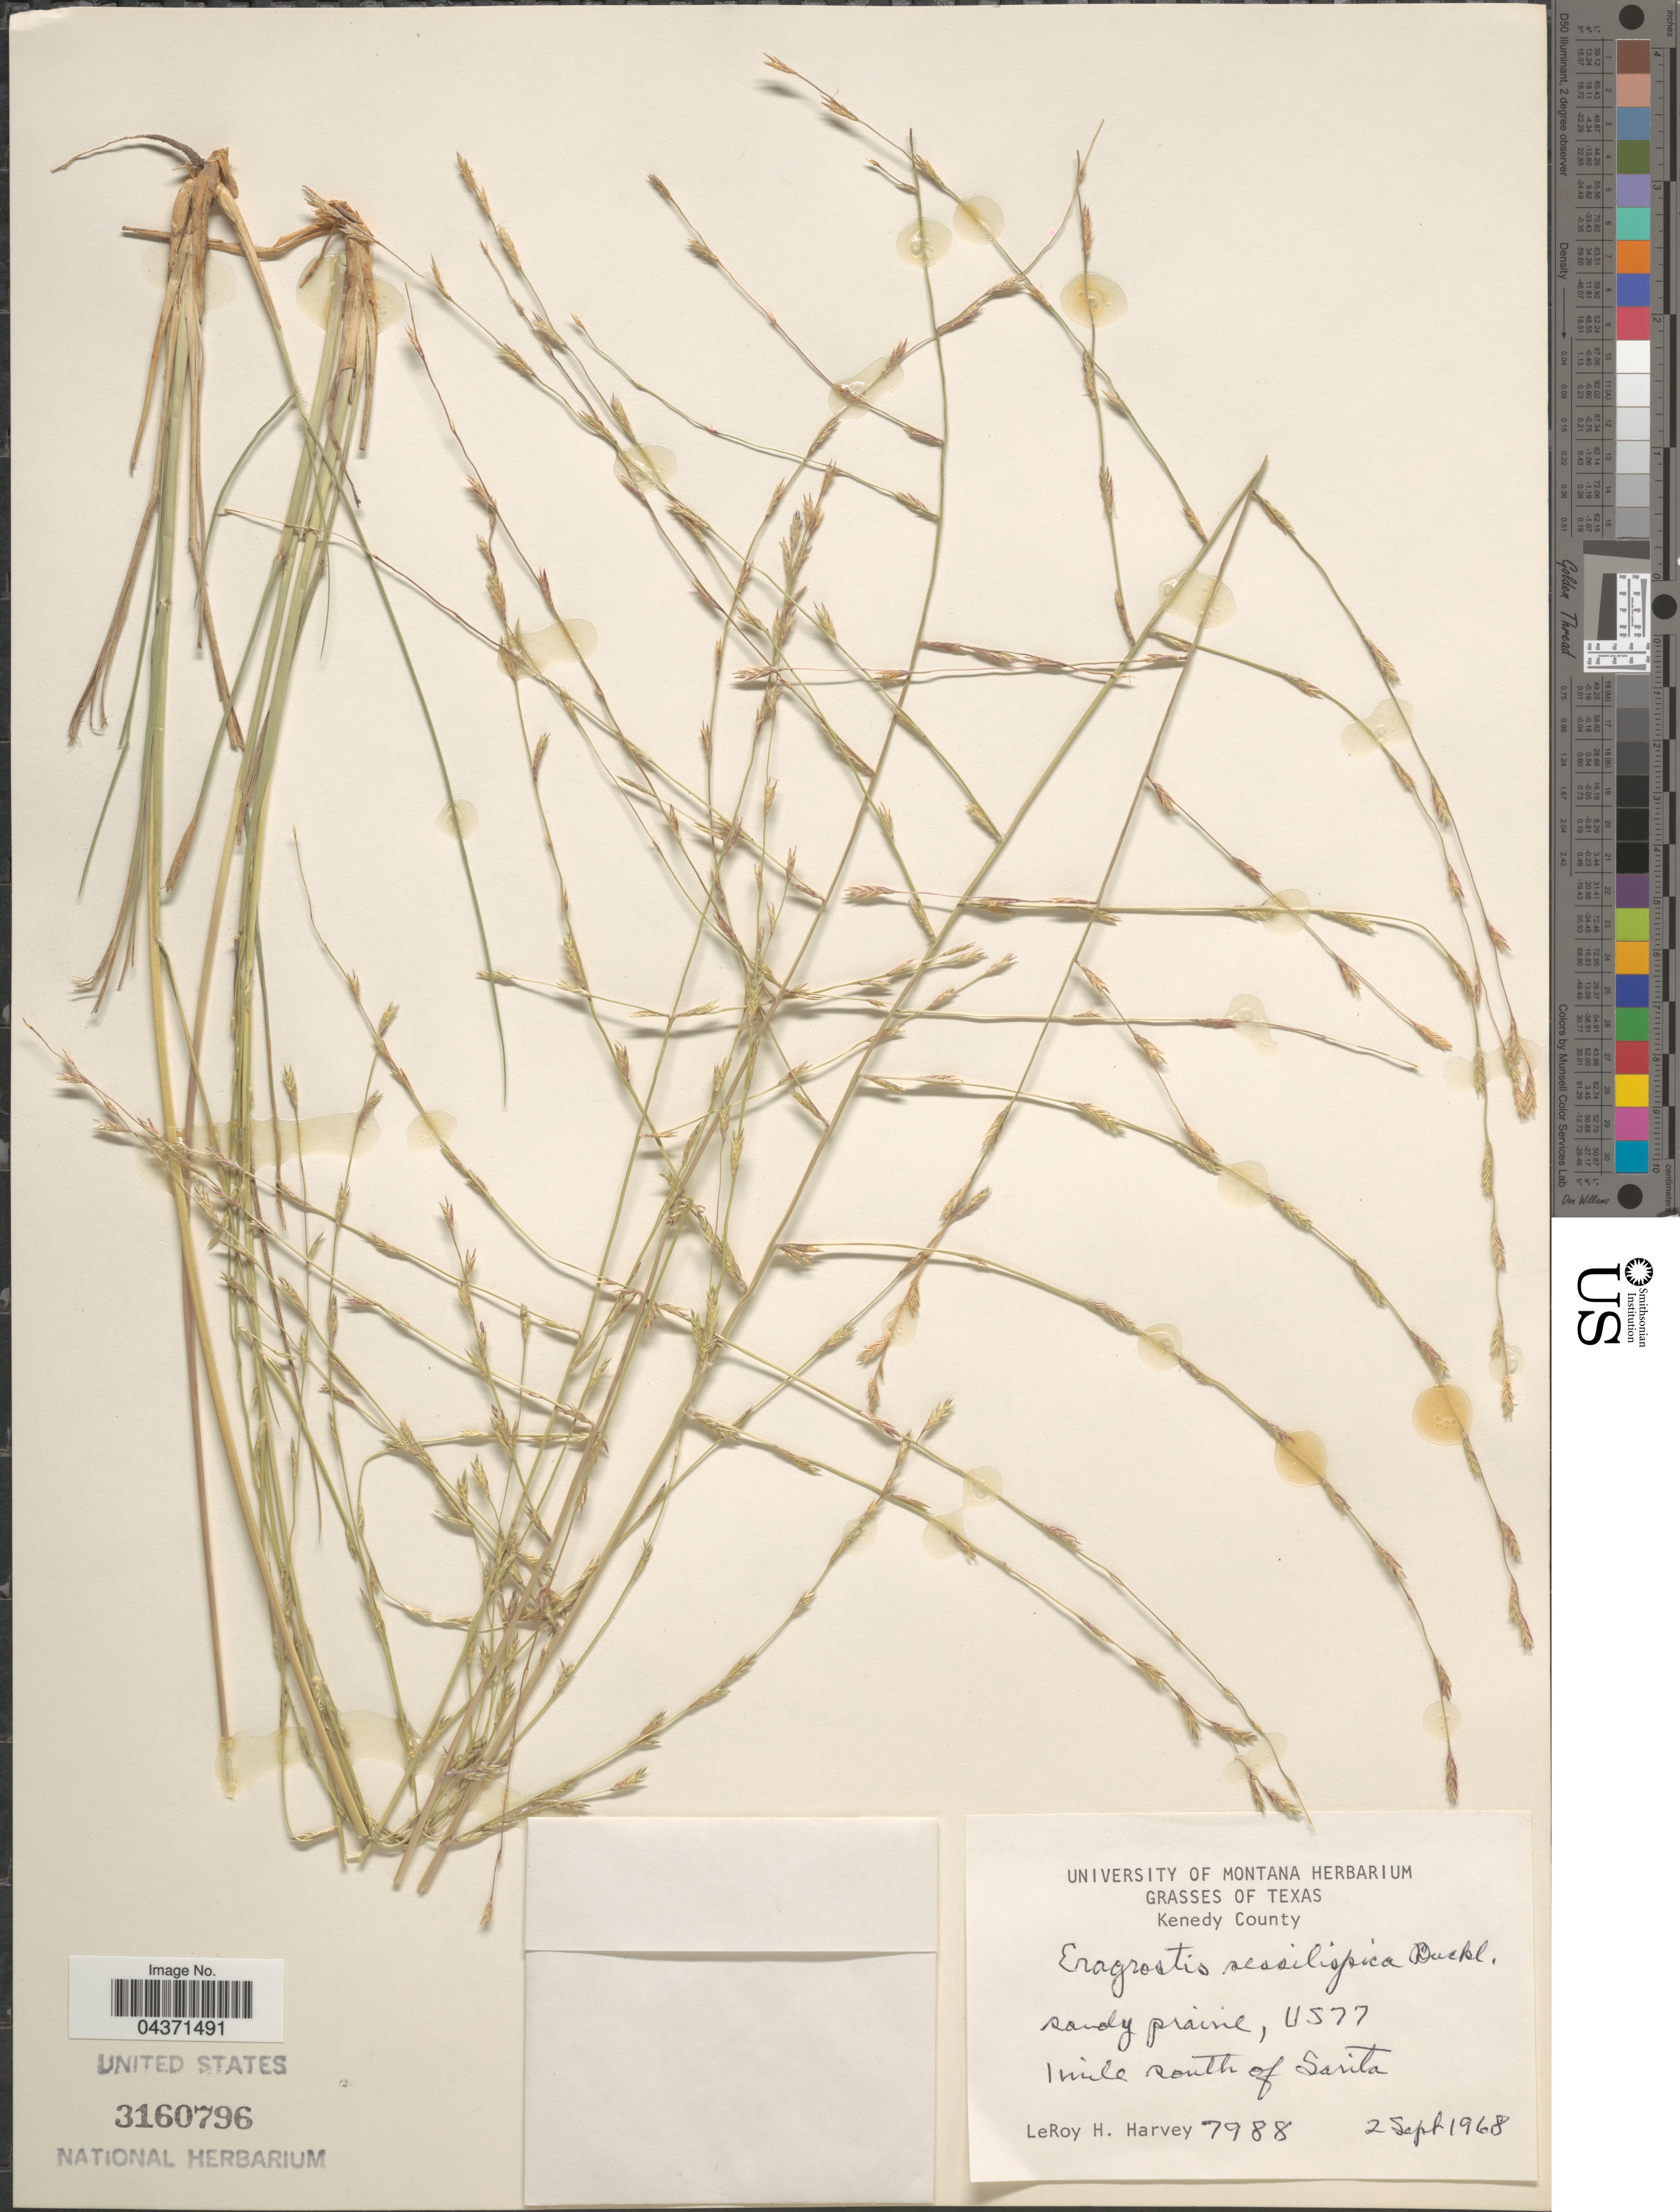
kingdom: Plantae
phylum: Tracheophyta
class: Liliopsida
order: Poales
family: Poaceae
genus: Eragrostis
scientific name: Eragrostis sessilispica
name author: Buckley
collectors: L. H. Harvey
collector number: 7988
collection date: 1968-09-02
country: United States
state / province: Texas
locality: Kenedy County. Sandy prairie, US77. 1 mile south of Sarita.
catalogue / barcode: US 3160796